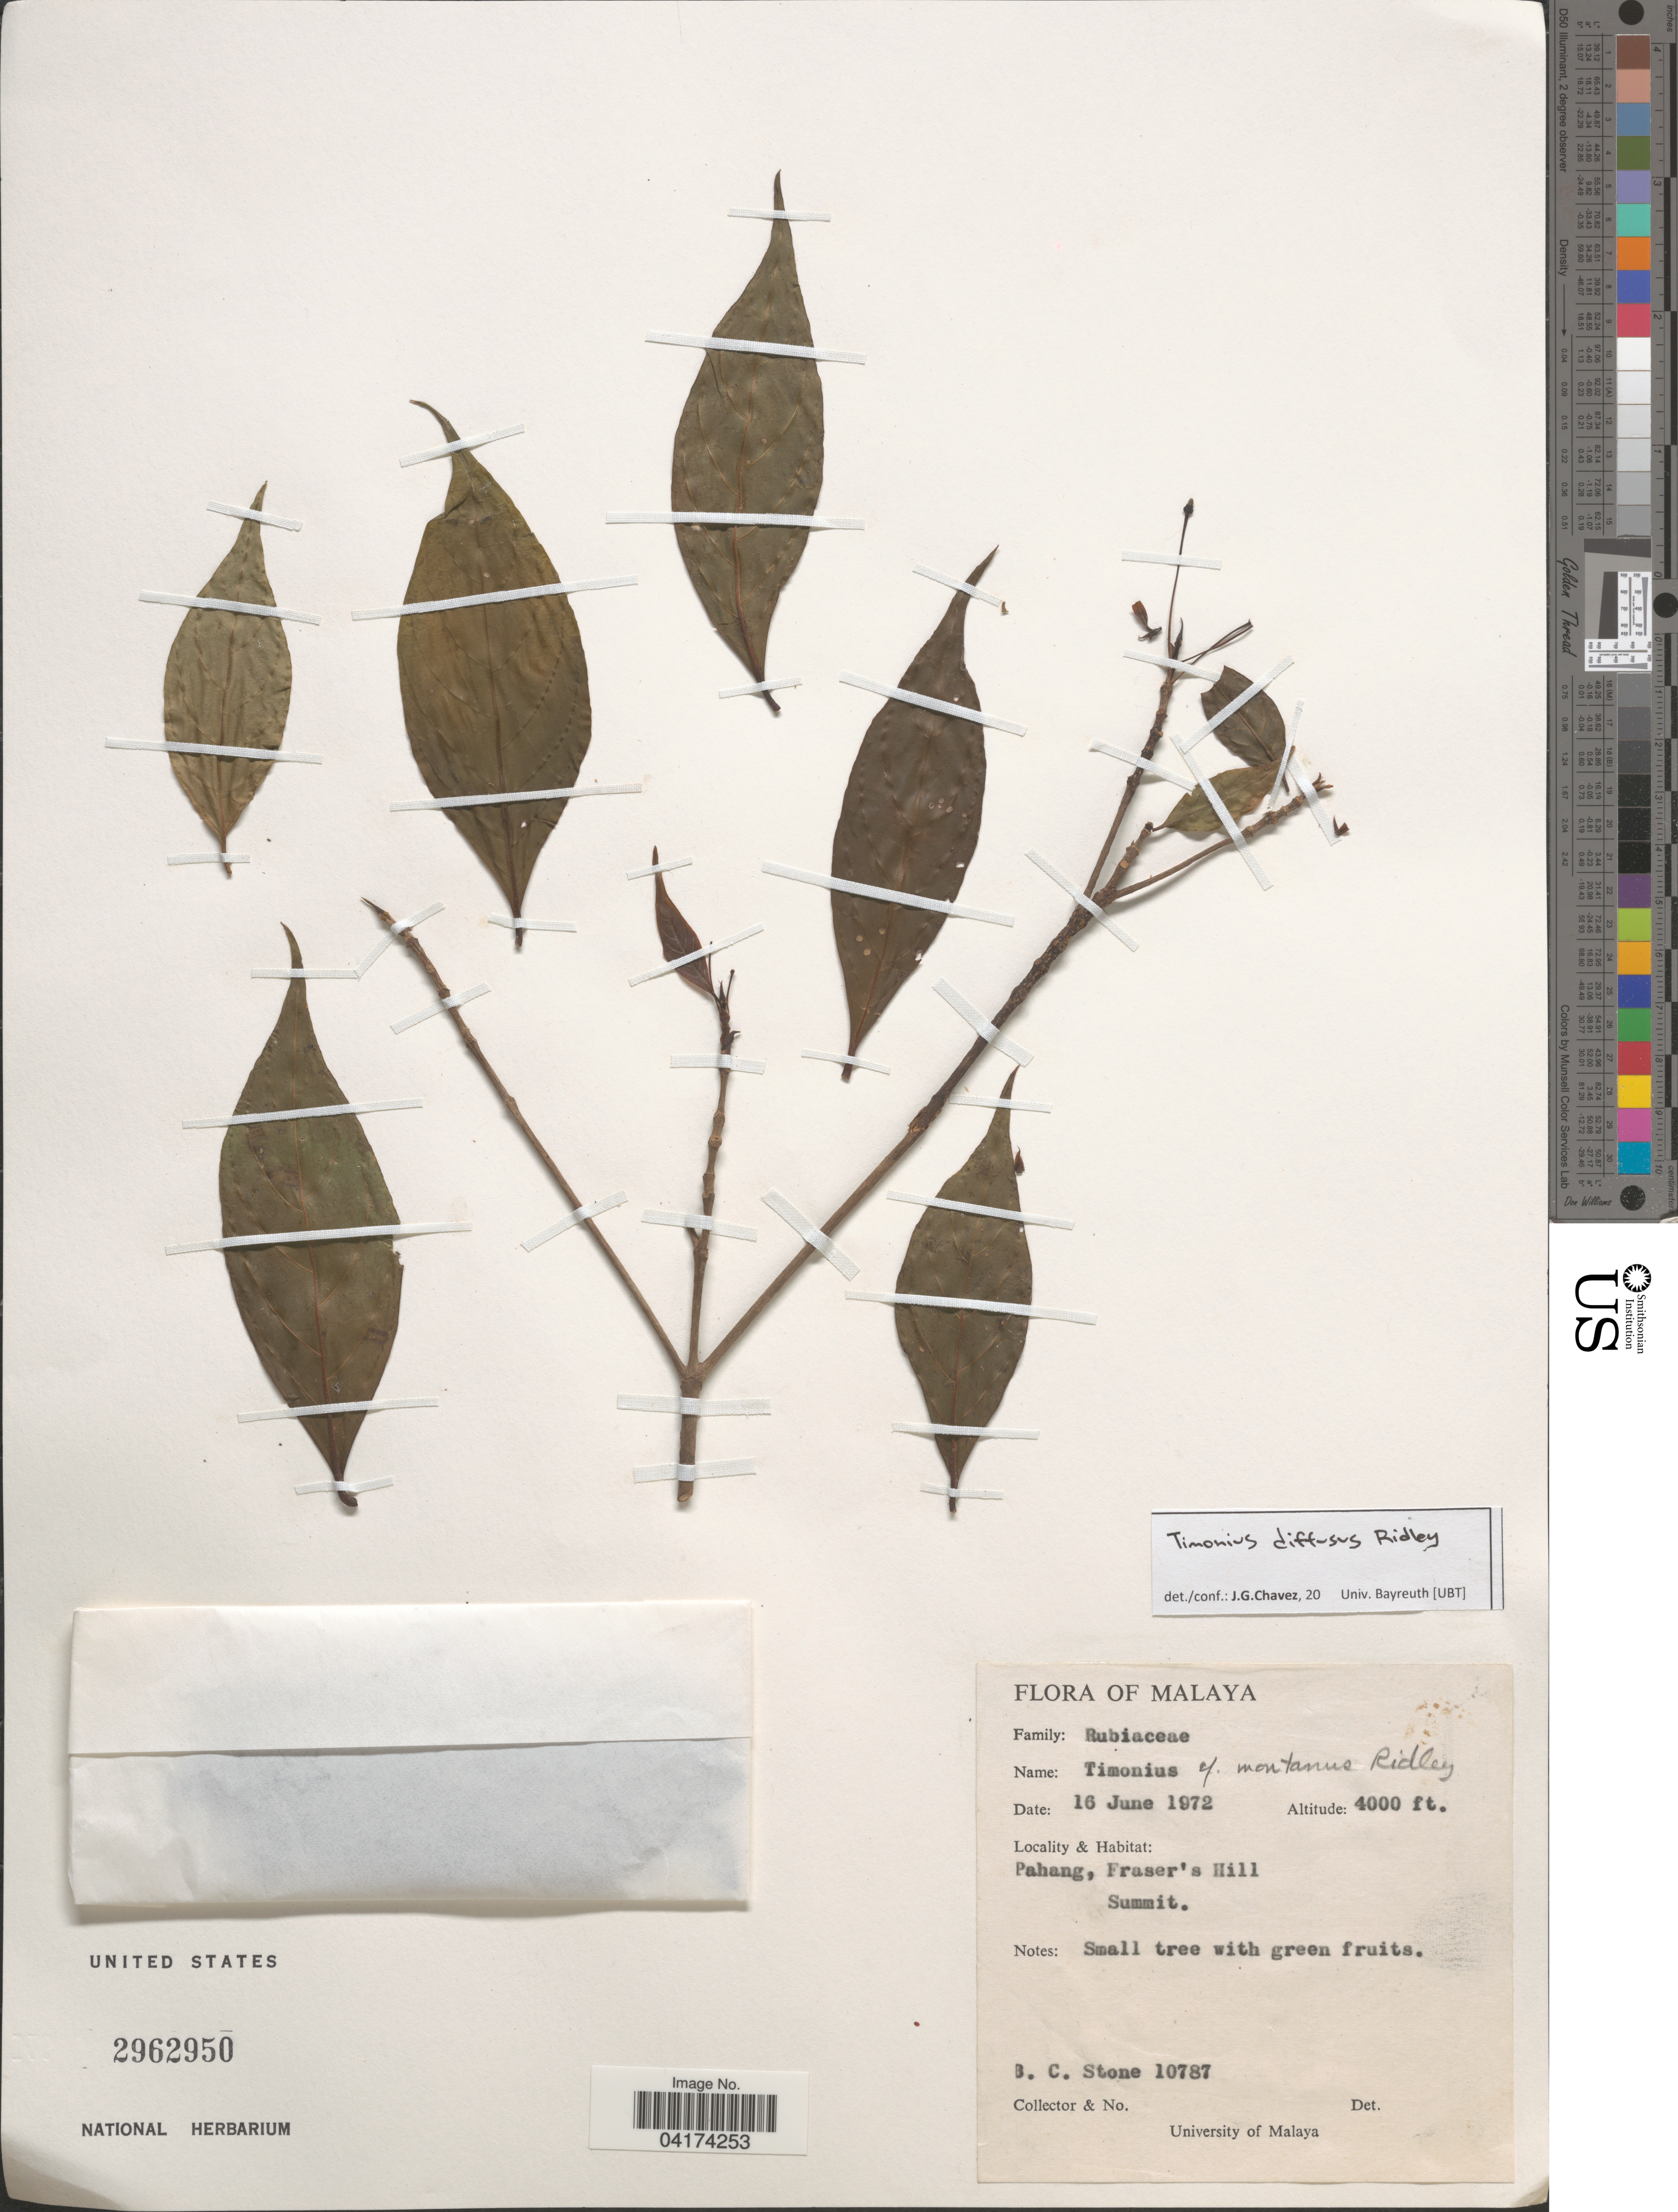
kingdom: Plantae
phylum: Tracheophyta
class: Magnoliopsida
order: Gentianales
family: Rubiaceae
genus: Timonius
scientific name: Timonius diffusus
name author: Ridl.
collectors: B. C. Stone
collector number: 10787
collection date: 1972-06-16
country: Malaysia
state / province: Pahang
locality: Malaya. Fraser's Hill Summit.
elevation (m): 1219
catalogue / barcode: US 2962950